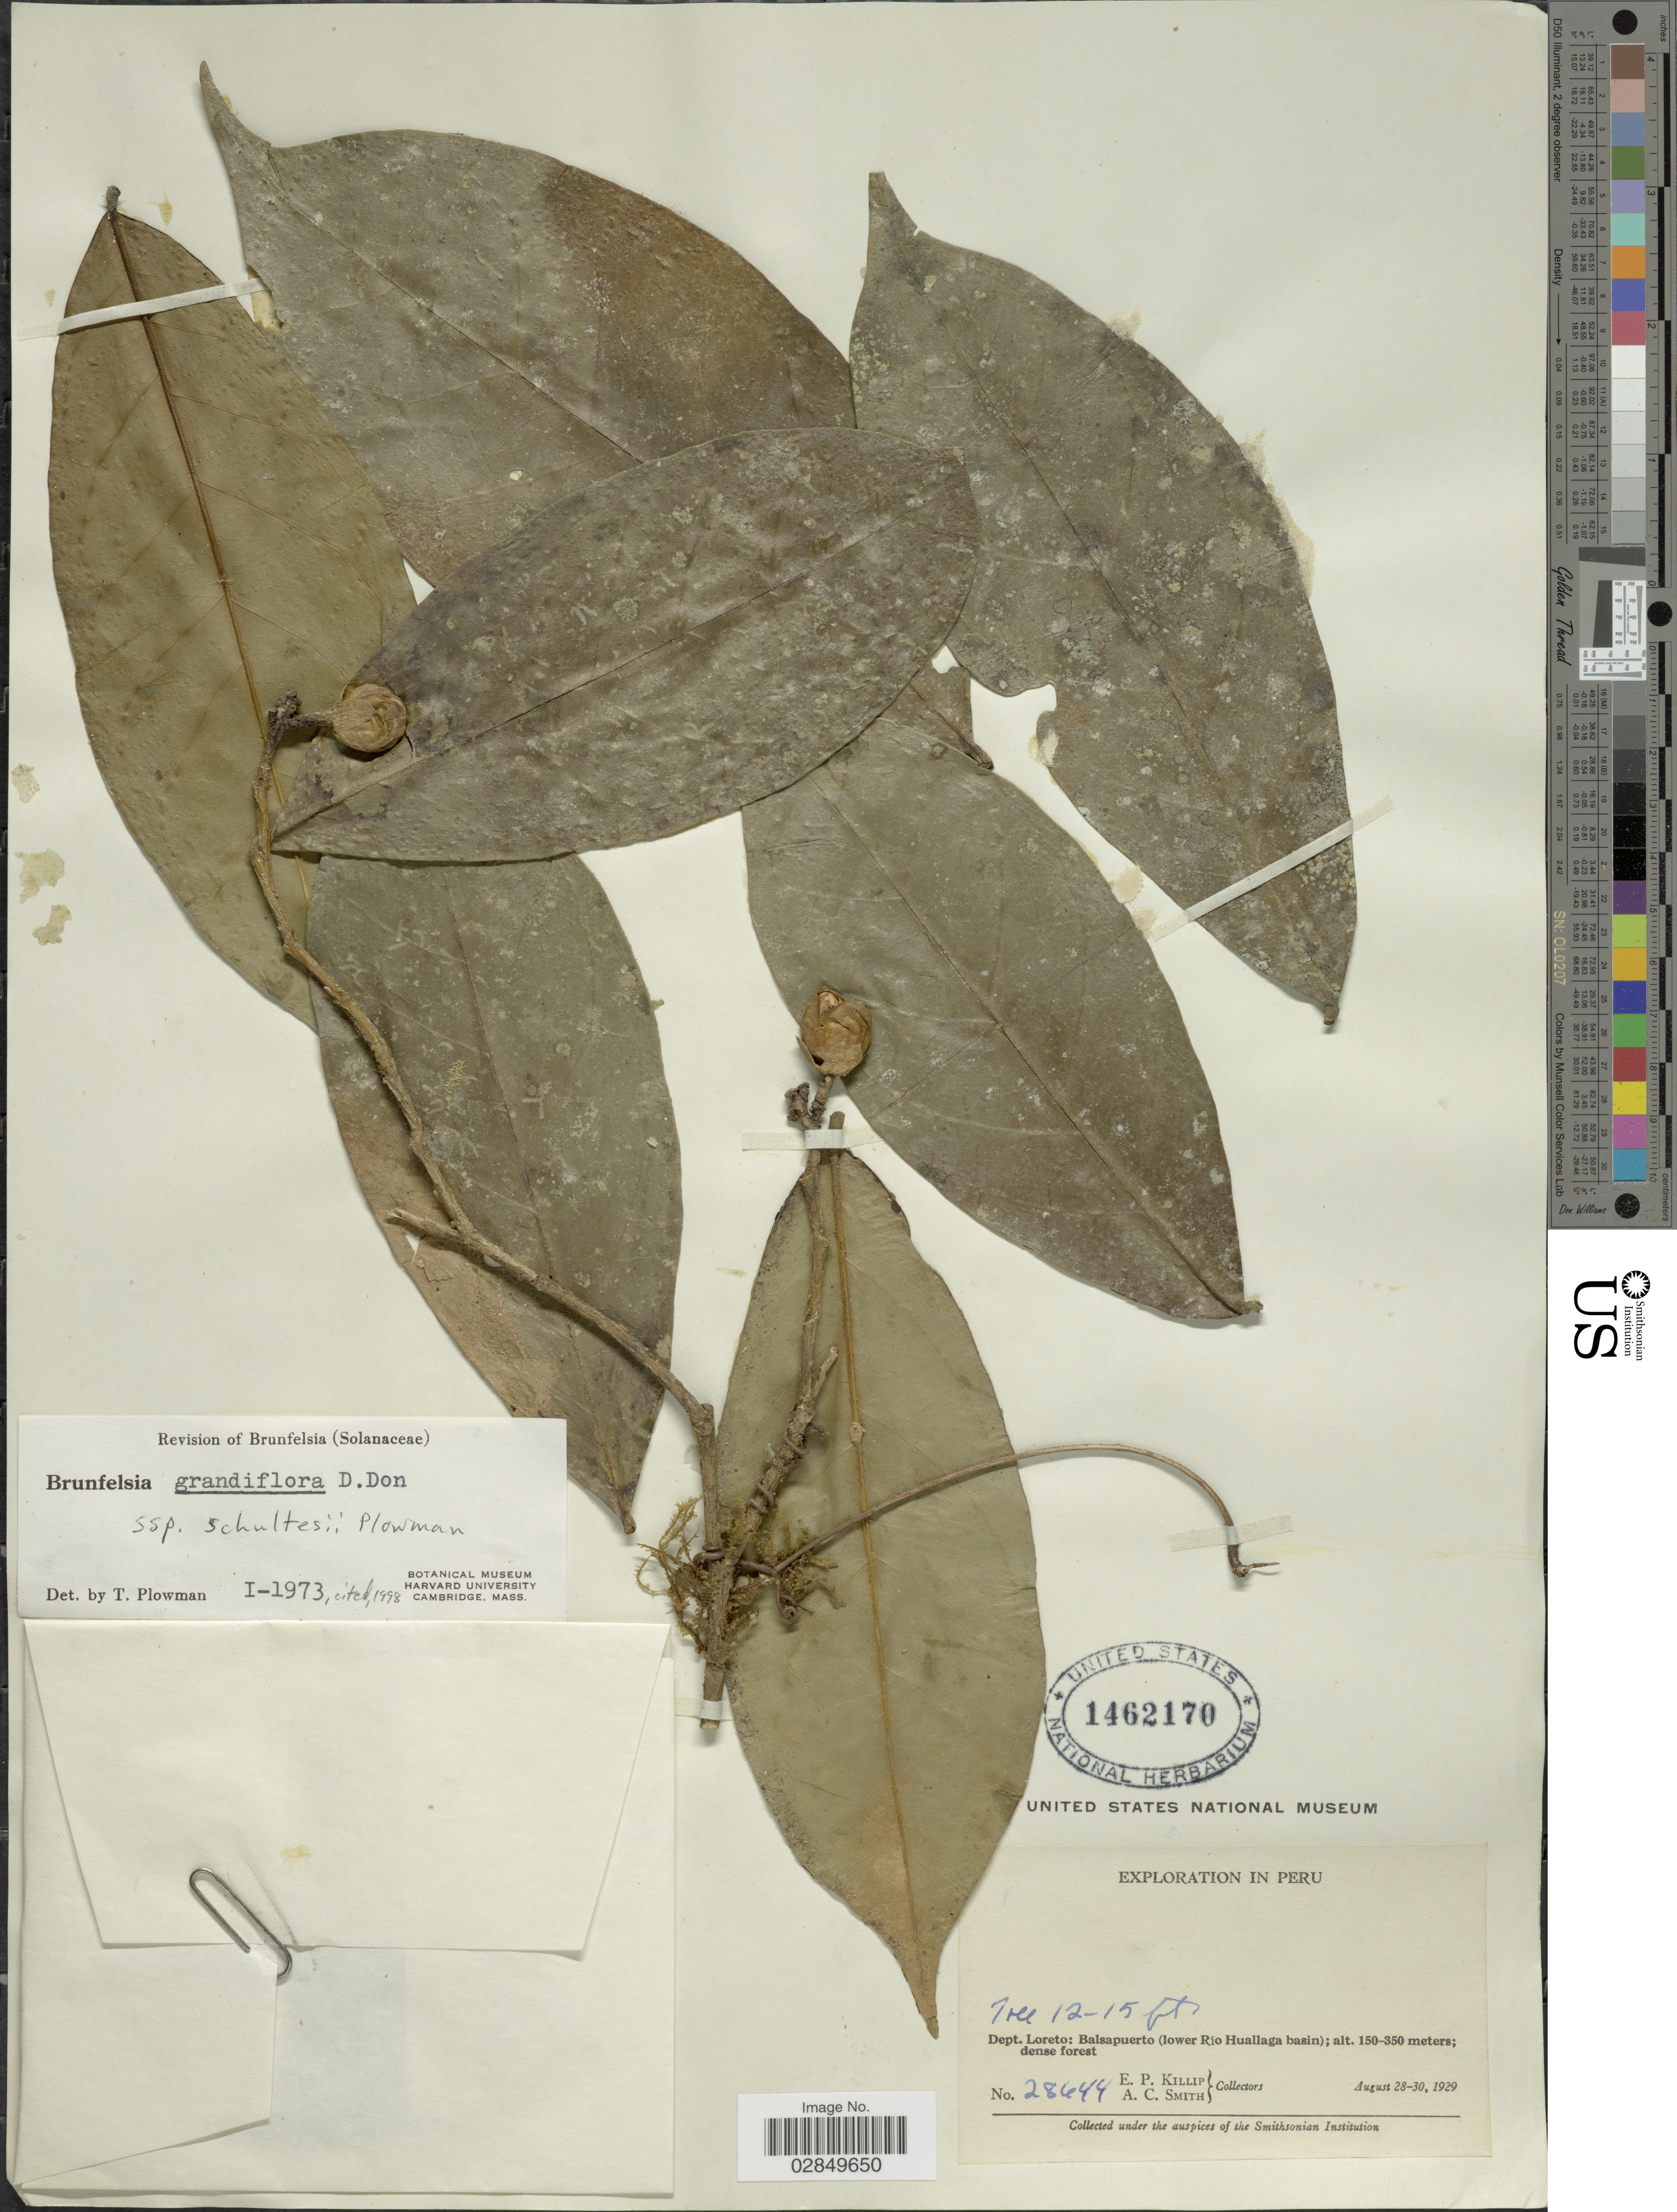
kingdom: Plantae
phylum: Tracheophyta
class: Magnoliopsida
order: Solanales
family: Solanaceae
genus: Brunfelsia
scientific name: Brunfelsia grandiflora subsp. schultesii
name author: Plowman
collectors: E. P. Killip & A. C. Smith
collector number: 28644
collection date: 1929-08-28/1929-08-30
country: Peru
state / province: Loreto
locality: Dept. Loreto, Balsapuerto (lower Rio Huallaga basin).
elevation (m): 150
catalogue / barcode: US 1462170